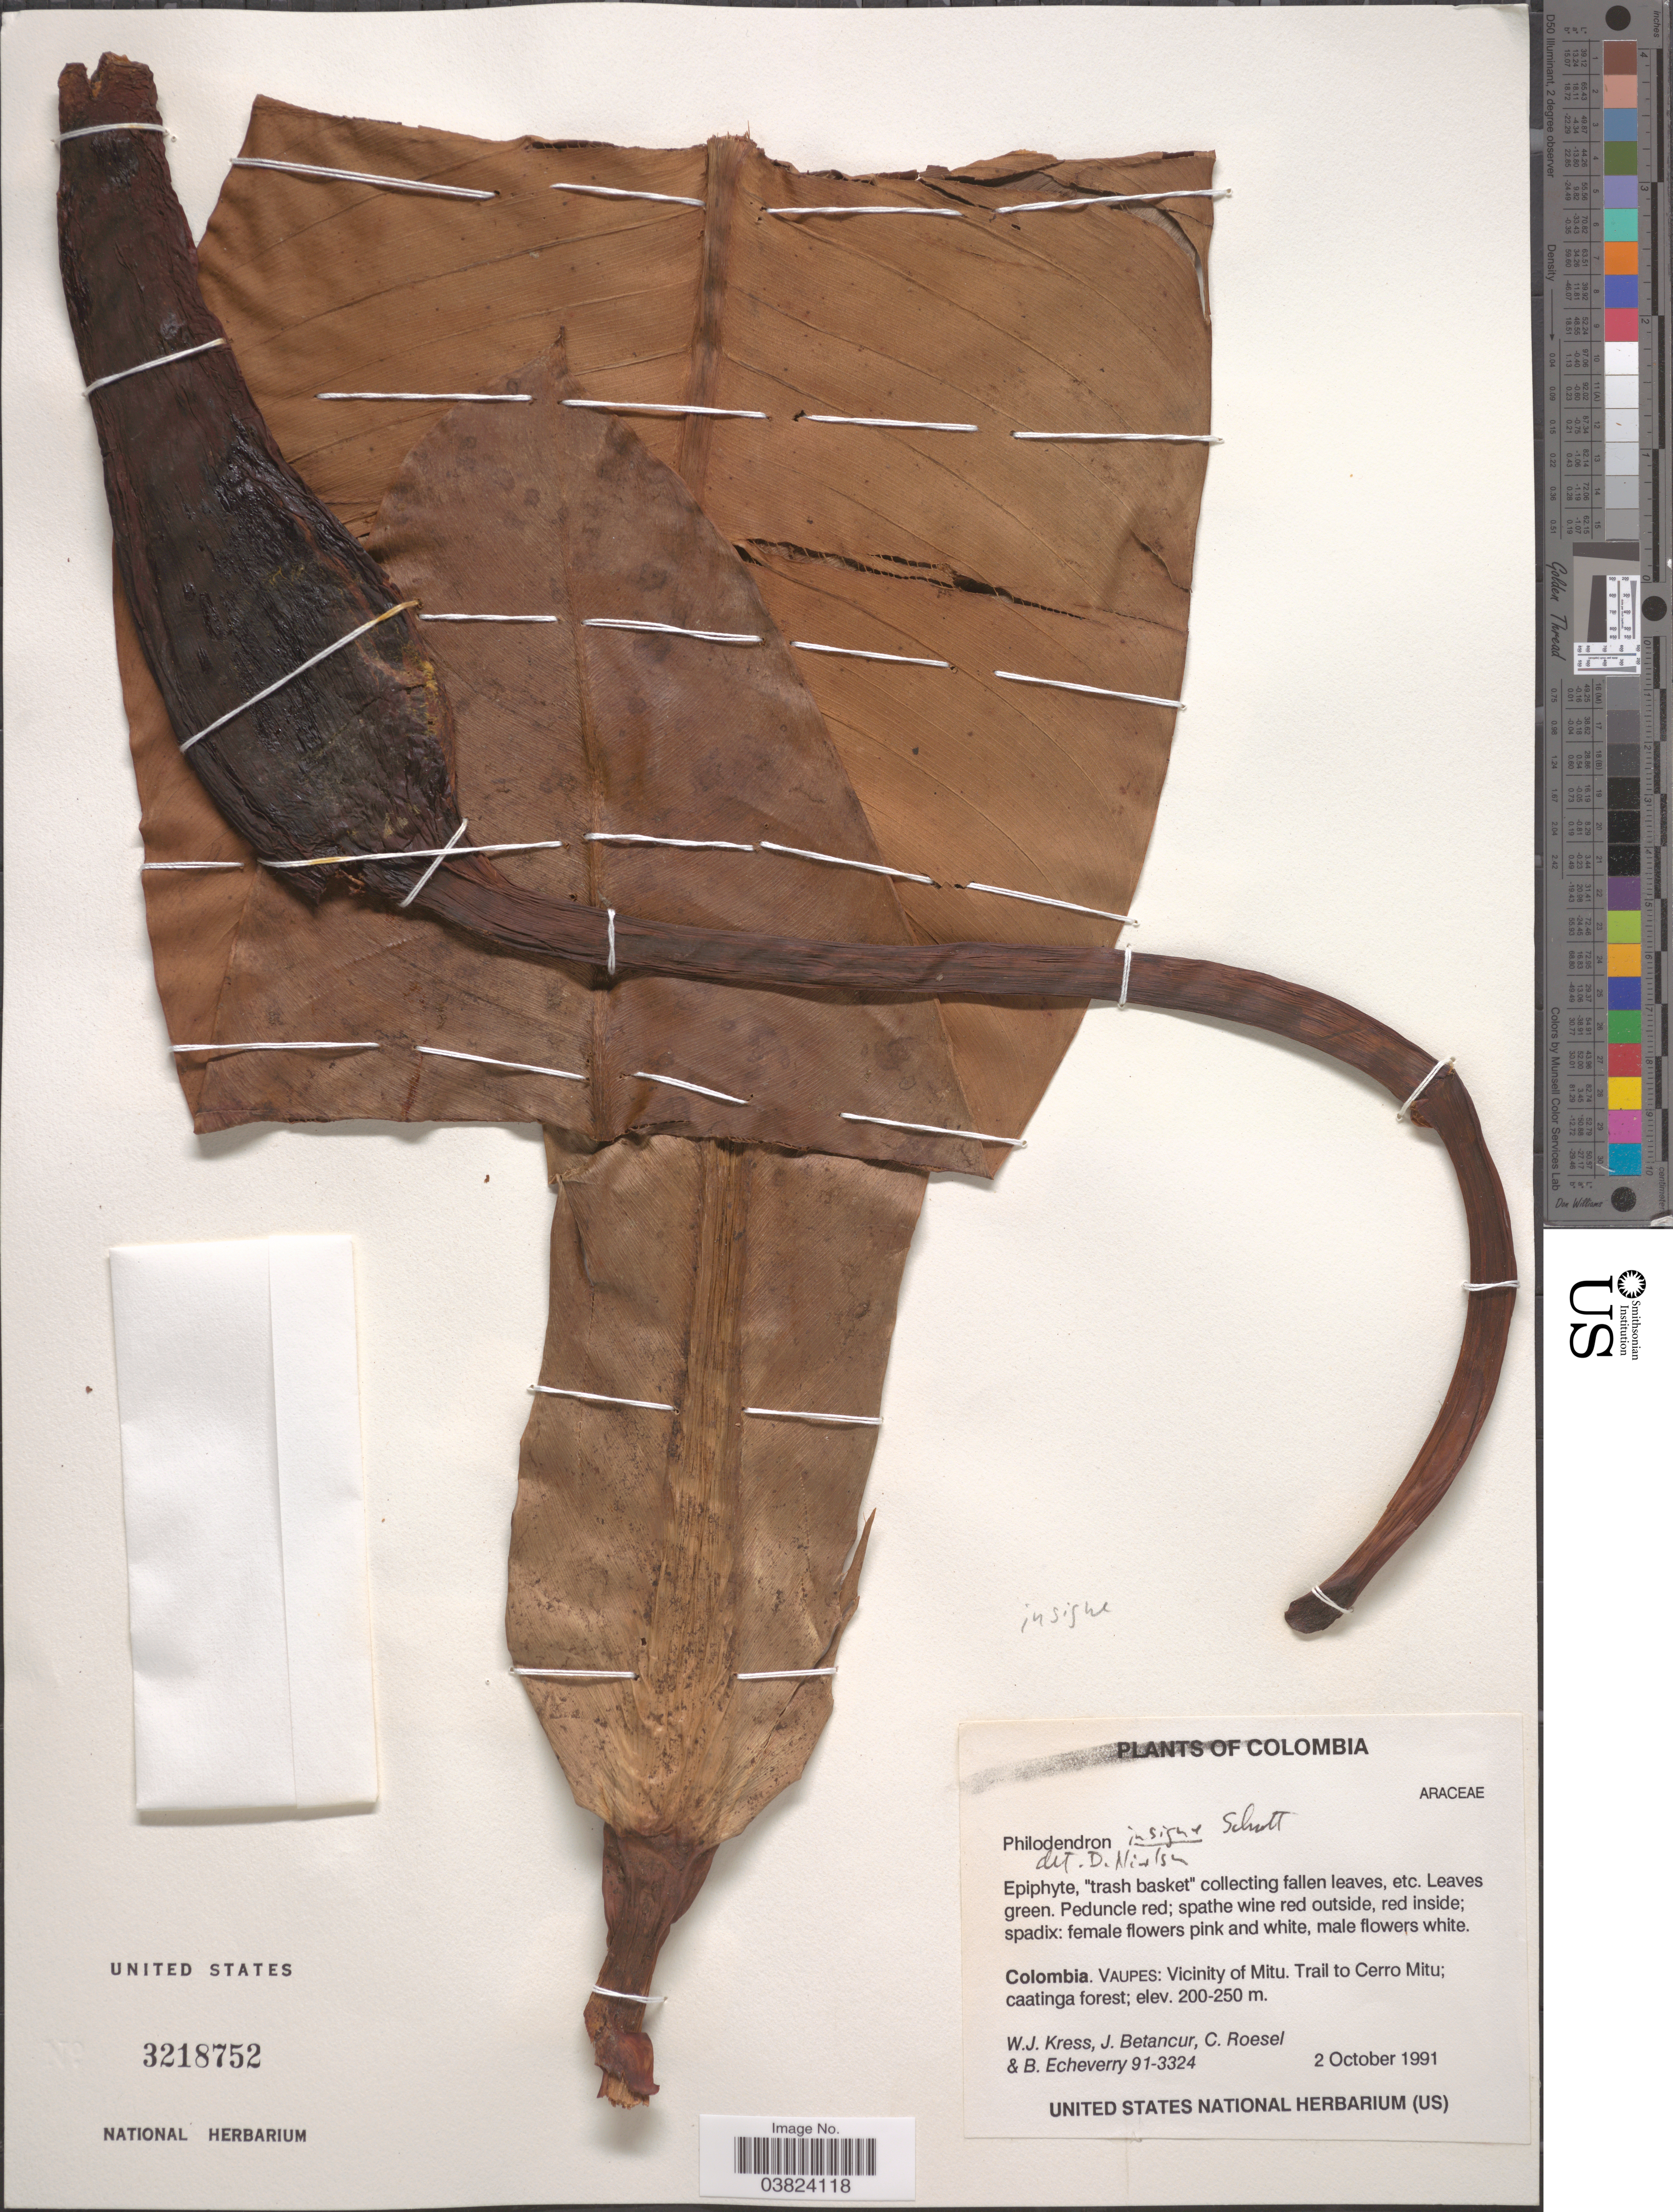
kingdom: Plantae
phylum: Tracheophyta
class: Liliopsida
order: Alismatales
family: Araceae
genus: Philodendron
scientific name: Philodendron insigne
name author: Schott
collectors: W. J. Kress, J. Betancur, C. S. Roesel & B. Echeverry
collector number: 91-3324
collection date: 1991-10-02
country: Colombia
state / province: Vaupés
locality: Vicinity of Mitu. Trail to Cerro Mitu; caatinga forest.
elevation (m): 200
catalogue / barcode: US 3218752